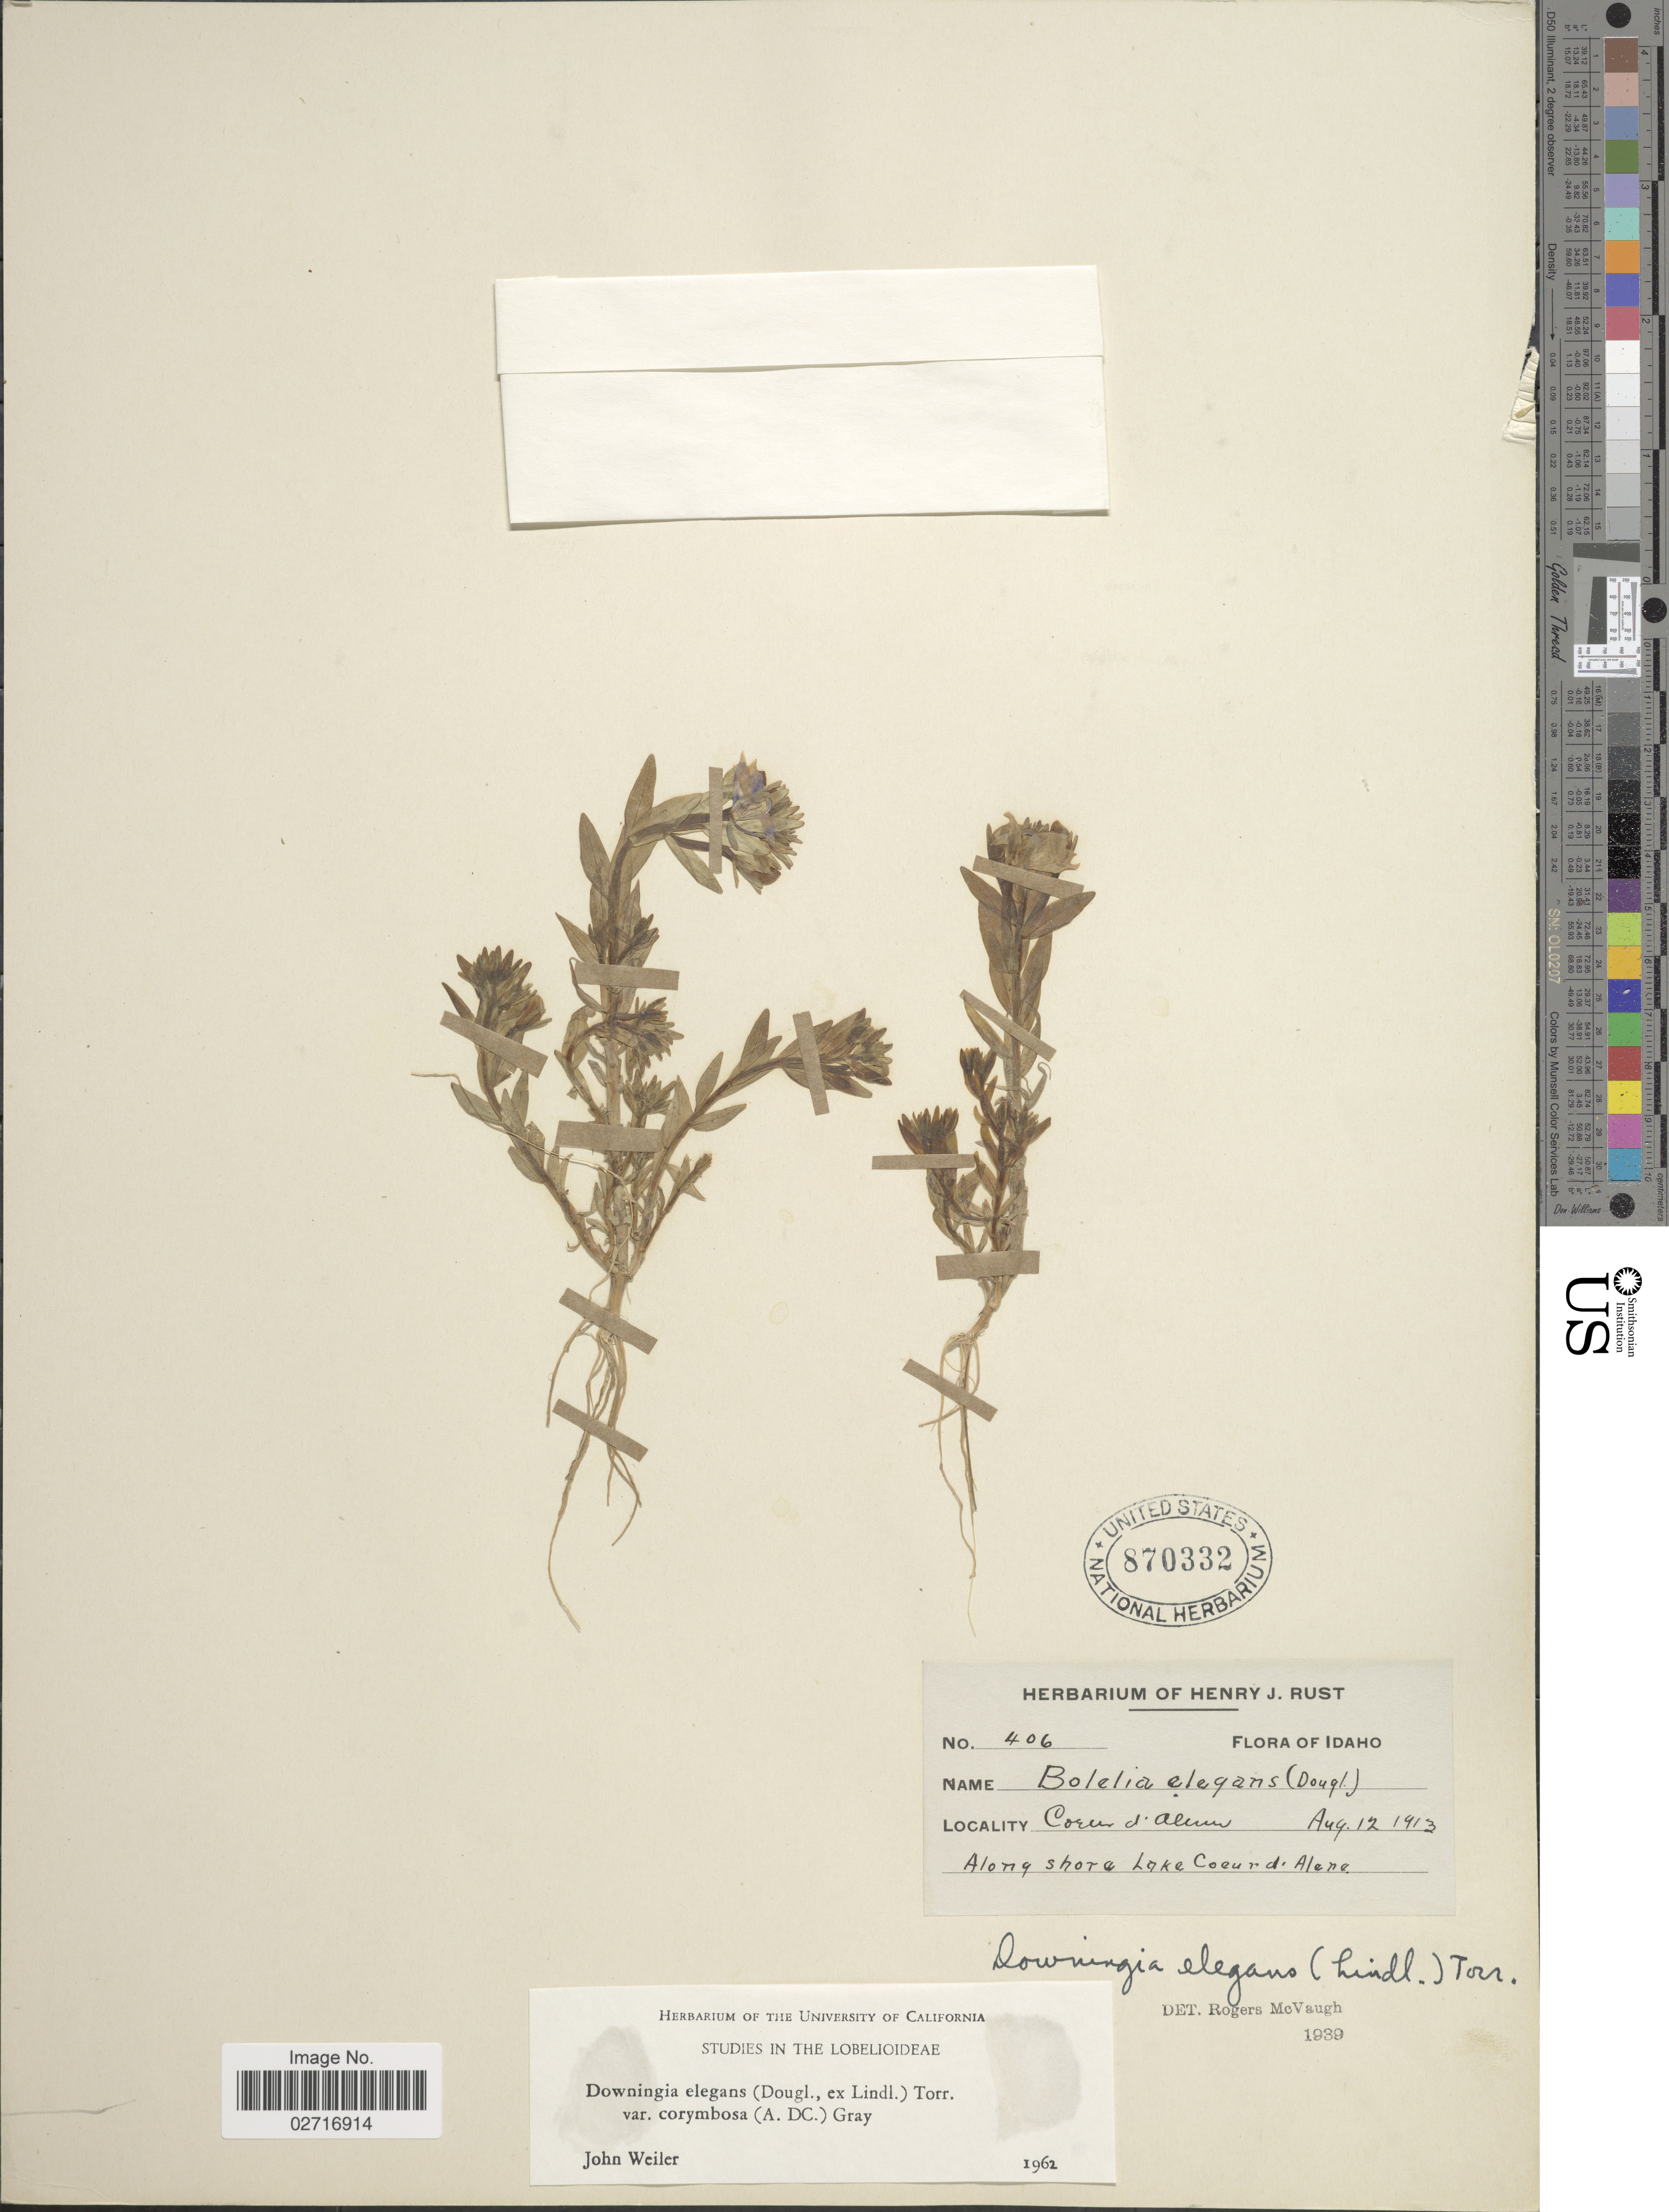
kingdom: Plantae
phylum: Tracheophyta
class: Magnoliopsida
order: Asterales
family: Campanulaceae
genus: Downingia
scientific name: Downingia elegans var. corymbosa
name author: (A. DC.) A. Gray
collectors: ex herb. Henry J. Rust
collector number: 406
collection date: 1913-08-12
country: United States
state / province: Idaho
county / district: Kootenai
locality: Coeur d'Alene. Along shore Lake Coeur d'Alene.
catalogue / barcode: US 870332